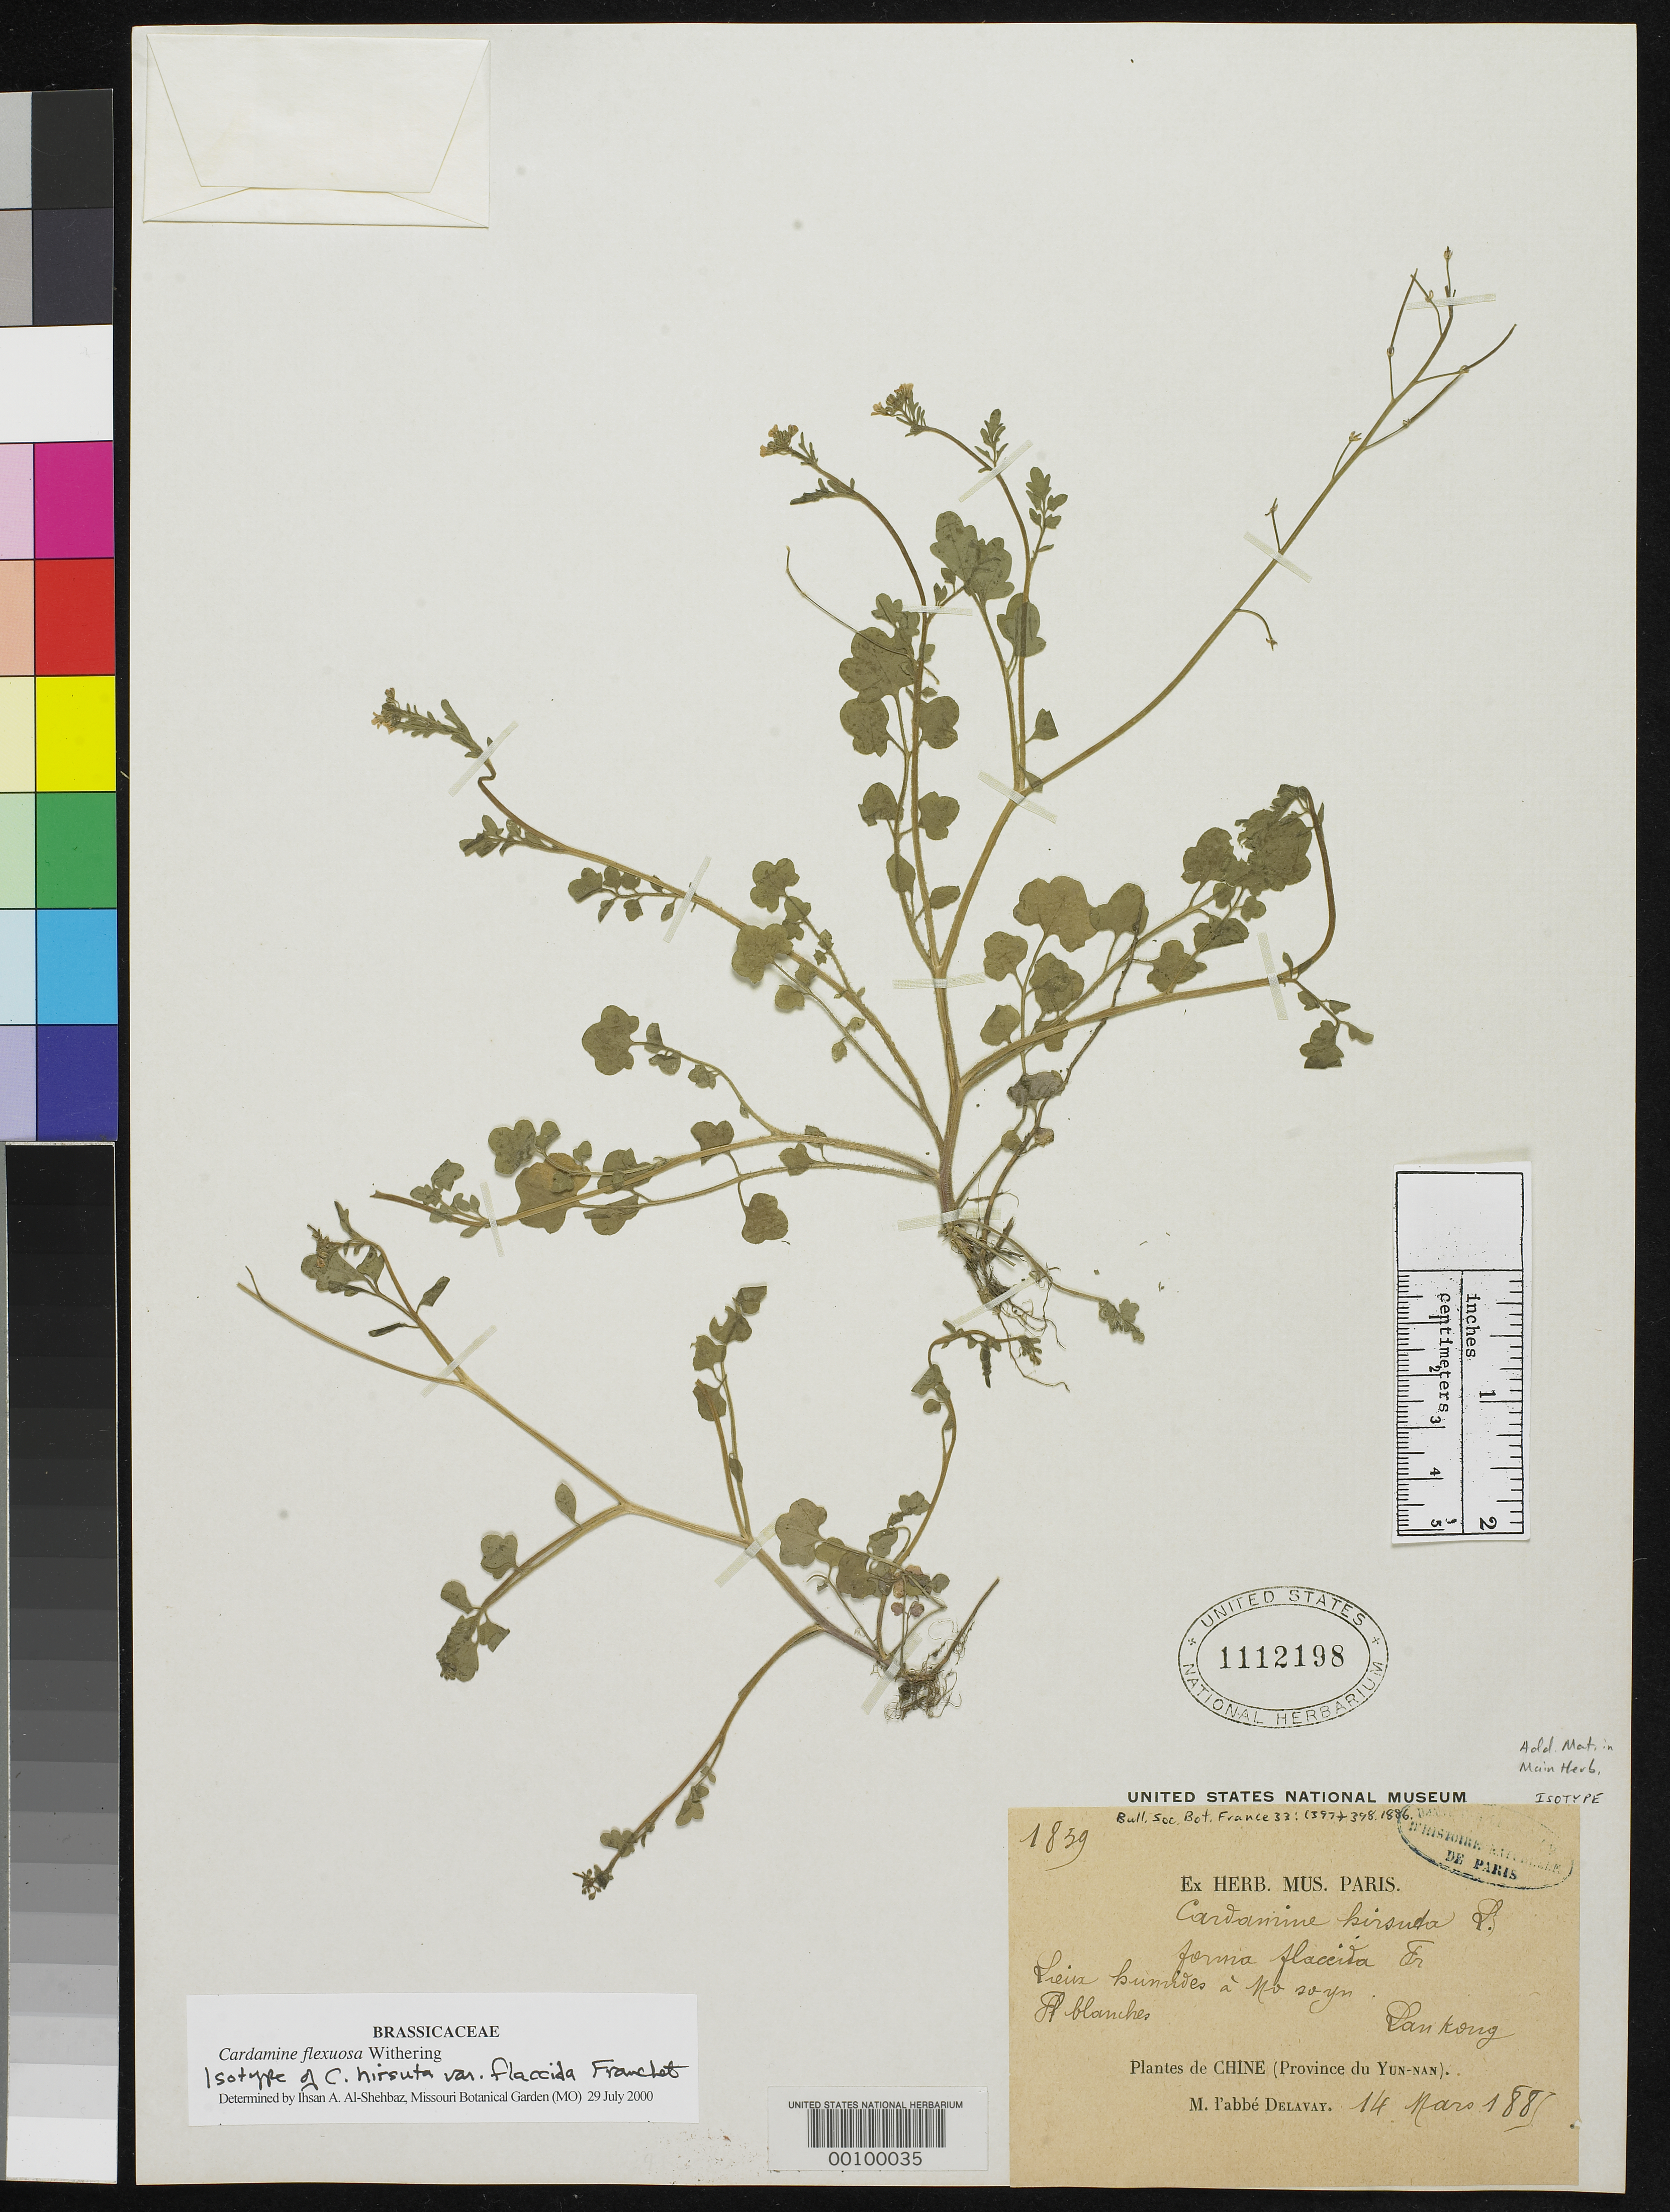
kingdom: Plantae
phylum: Tracheophyta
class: Magnoliopsida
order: Brassicales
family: Brassicaceae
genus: Cardamine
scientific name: Cardamine hirsuta var. flaccida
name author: Franch.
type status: Isotype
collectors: P. Delavay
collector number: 1839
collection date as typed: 14 Mar 1885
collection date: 1885-03-14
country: China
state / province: Yunnan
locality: Lankong, Mo-so-yn.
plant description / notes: Also in Pl. Delavay. 54 (1889).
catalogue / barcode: US 1112198